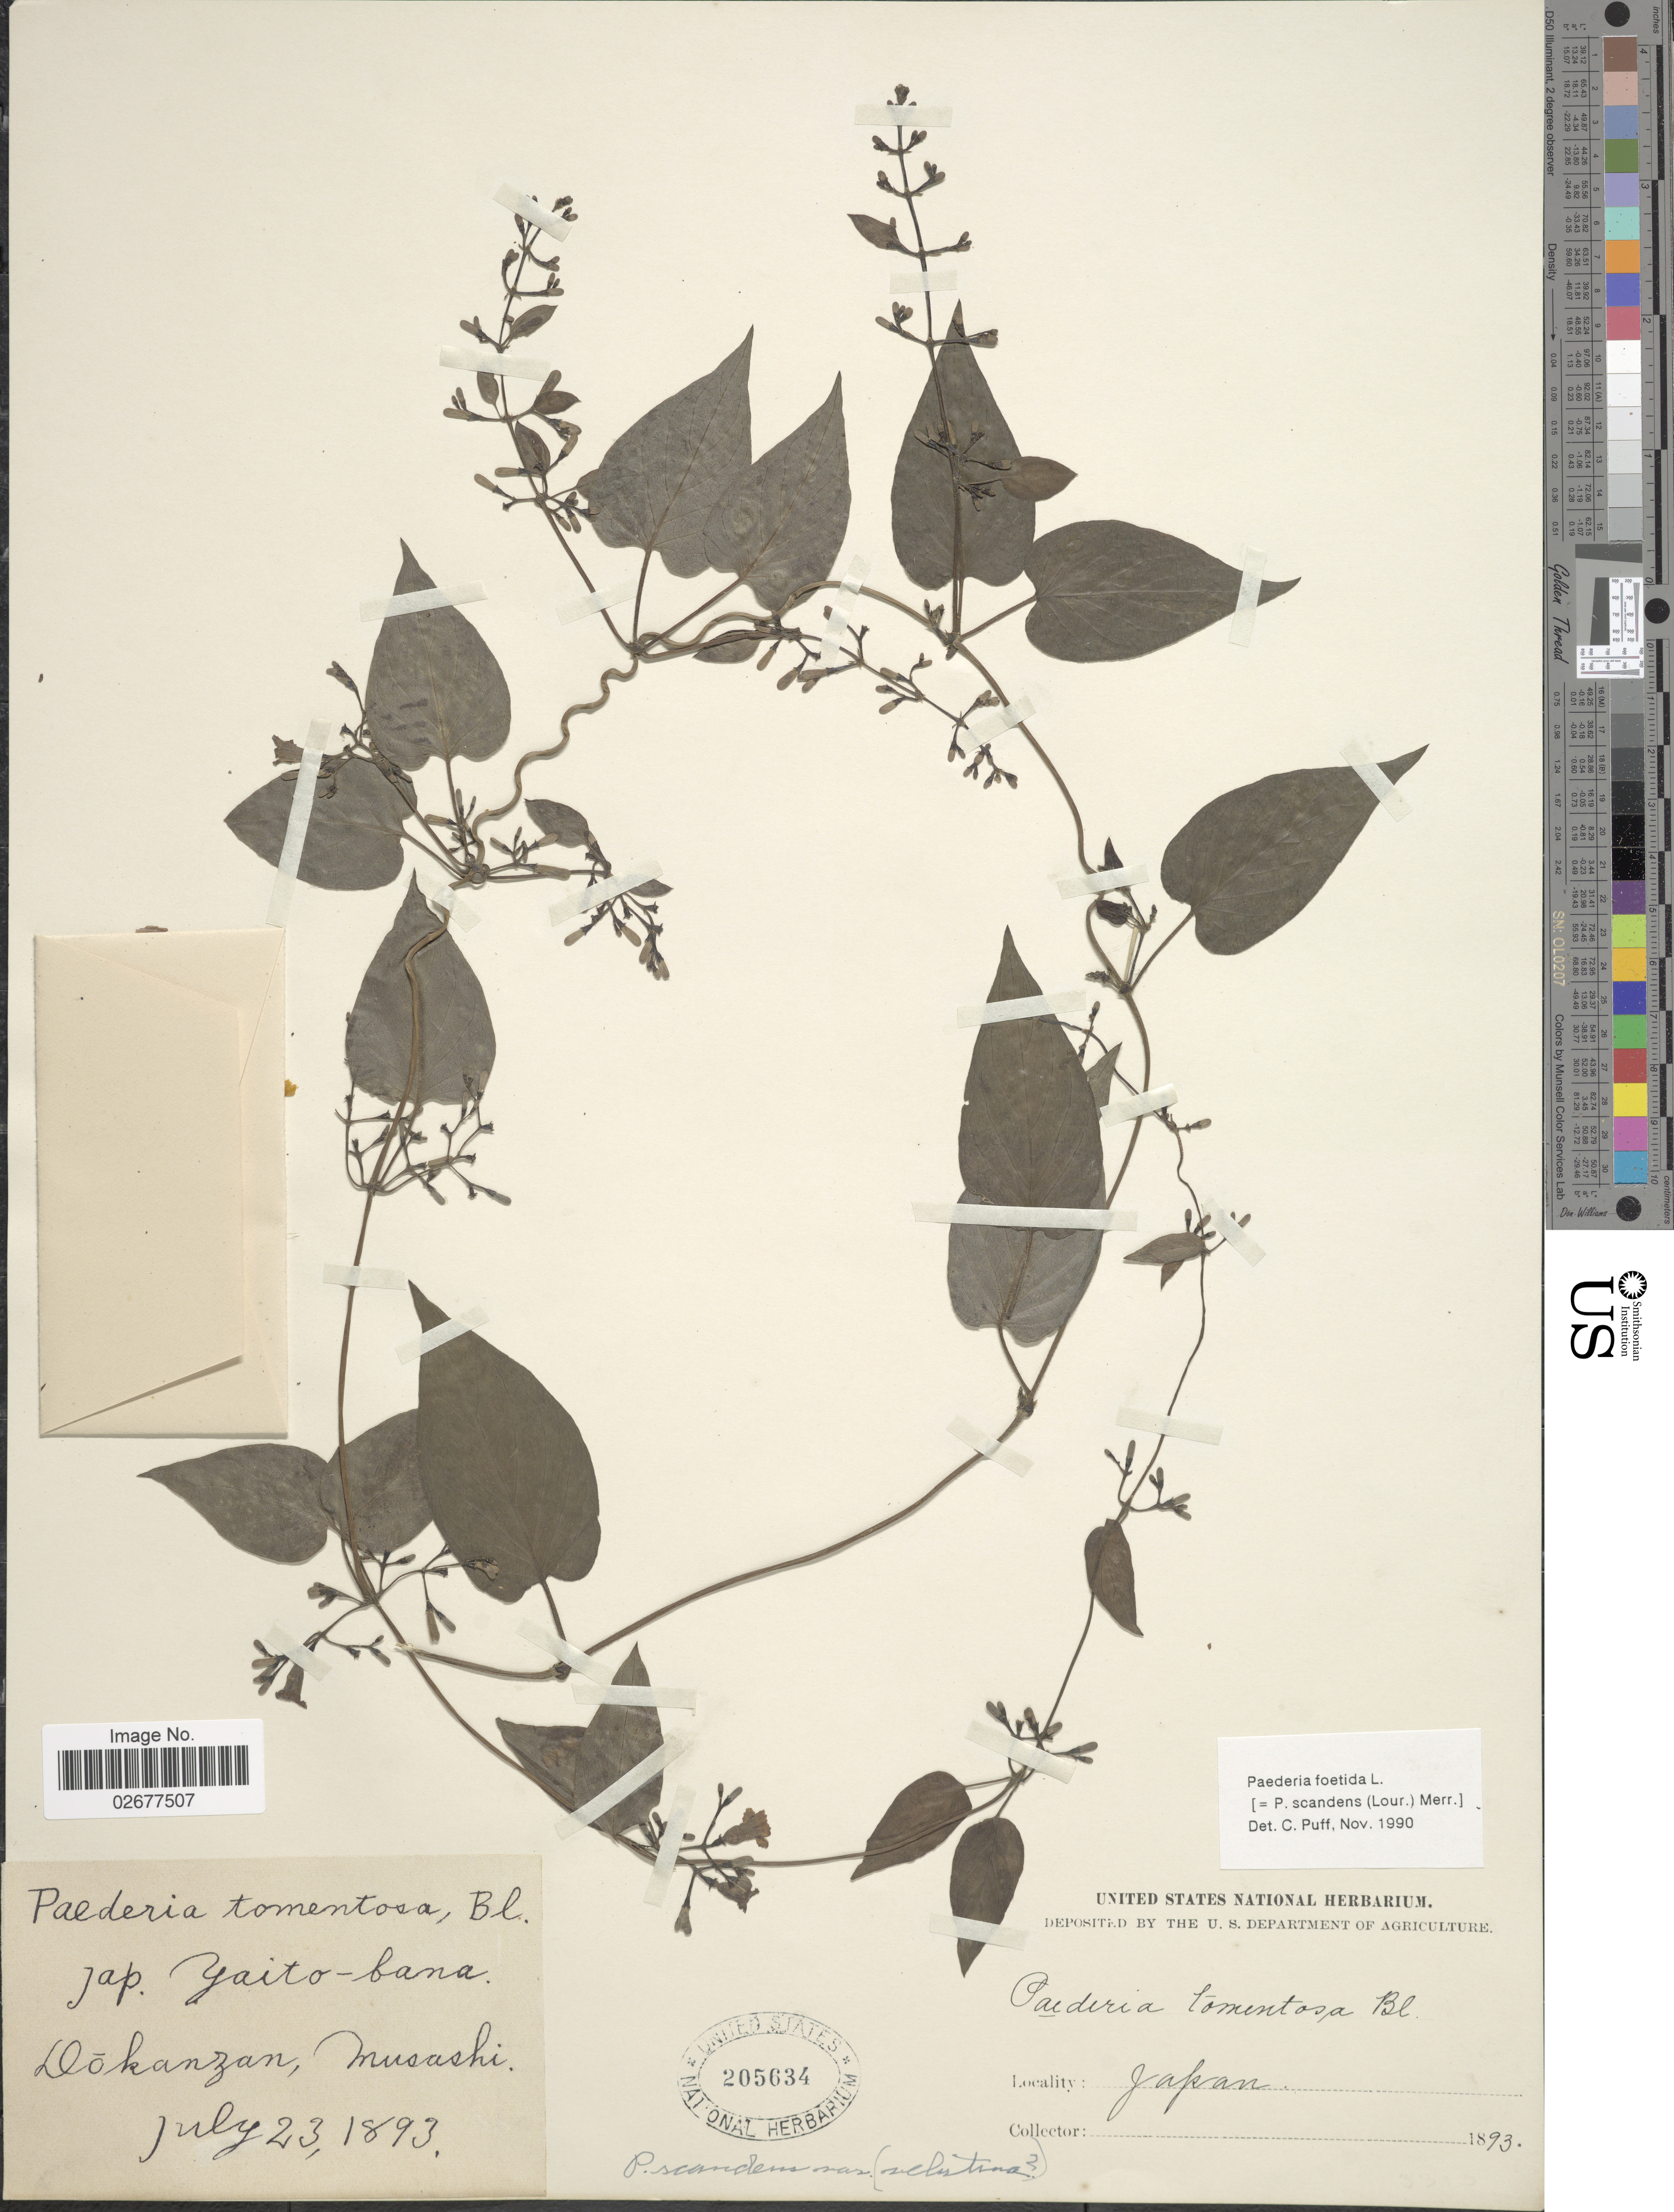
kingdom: Plantae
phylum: Tracheophyta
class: Magnoliopsida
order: Gentianales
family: Rubiaceae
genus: Paederia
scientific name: Paederia foetida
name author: L.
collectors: ex herb. United States National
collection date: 1893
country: Japan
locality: Dokanzan, Musashi.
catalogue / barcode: US 205634